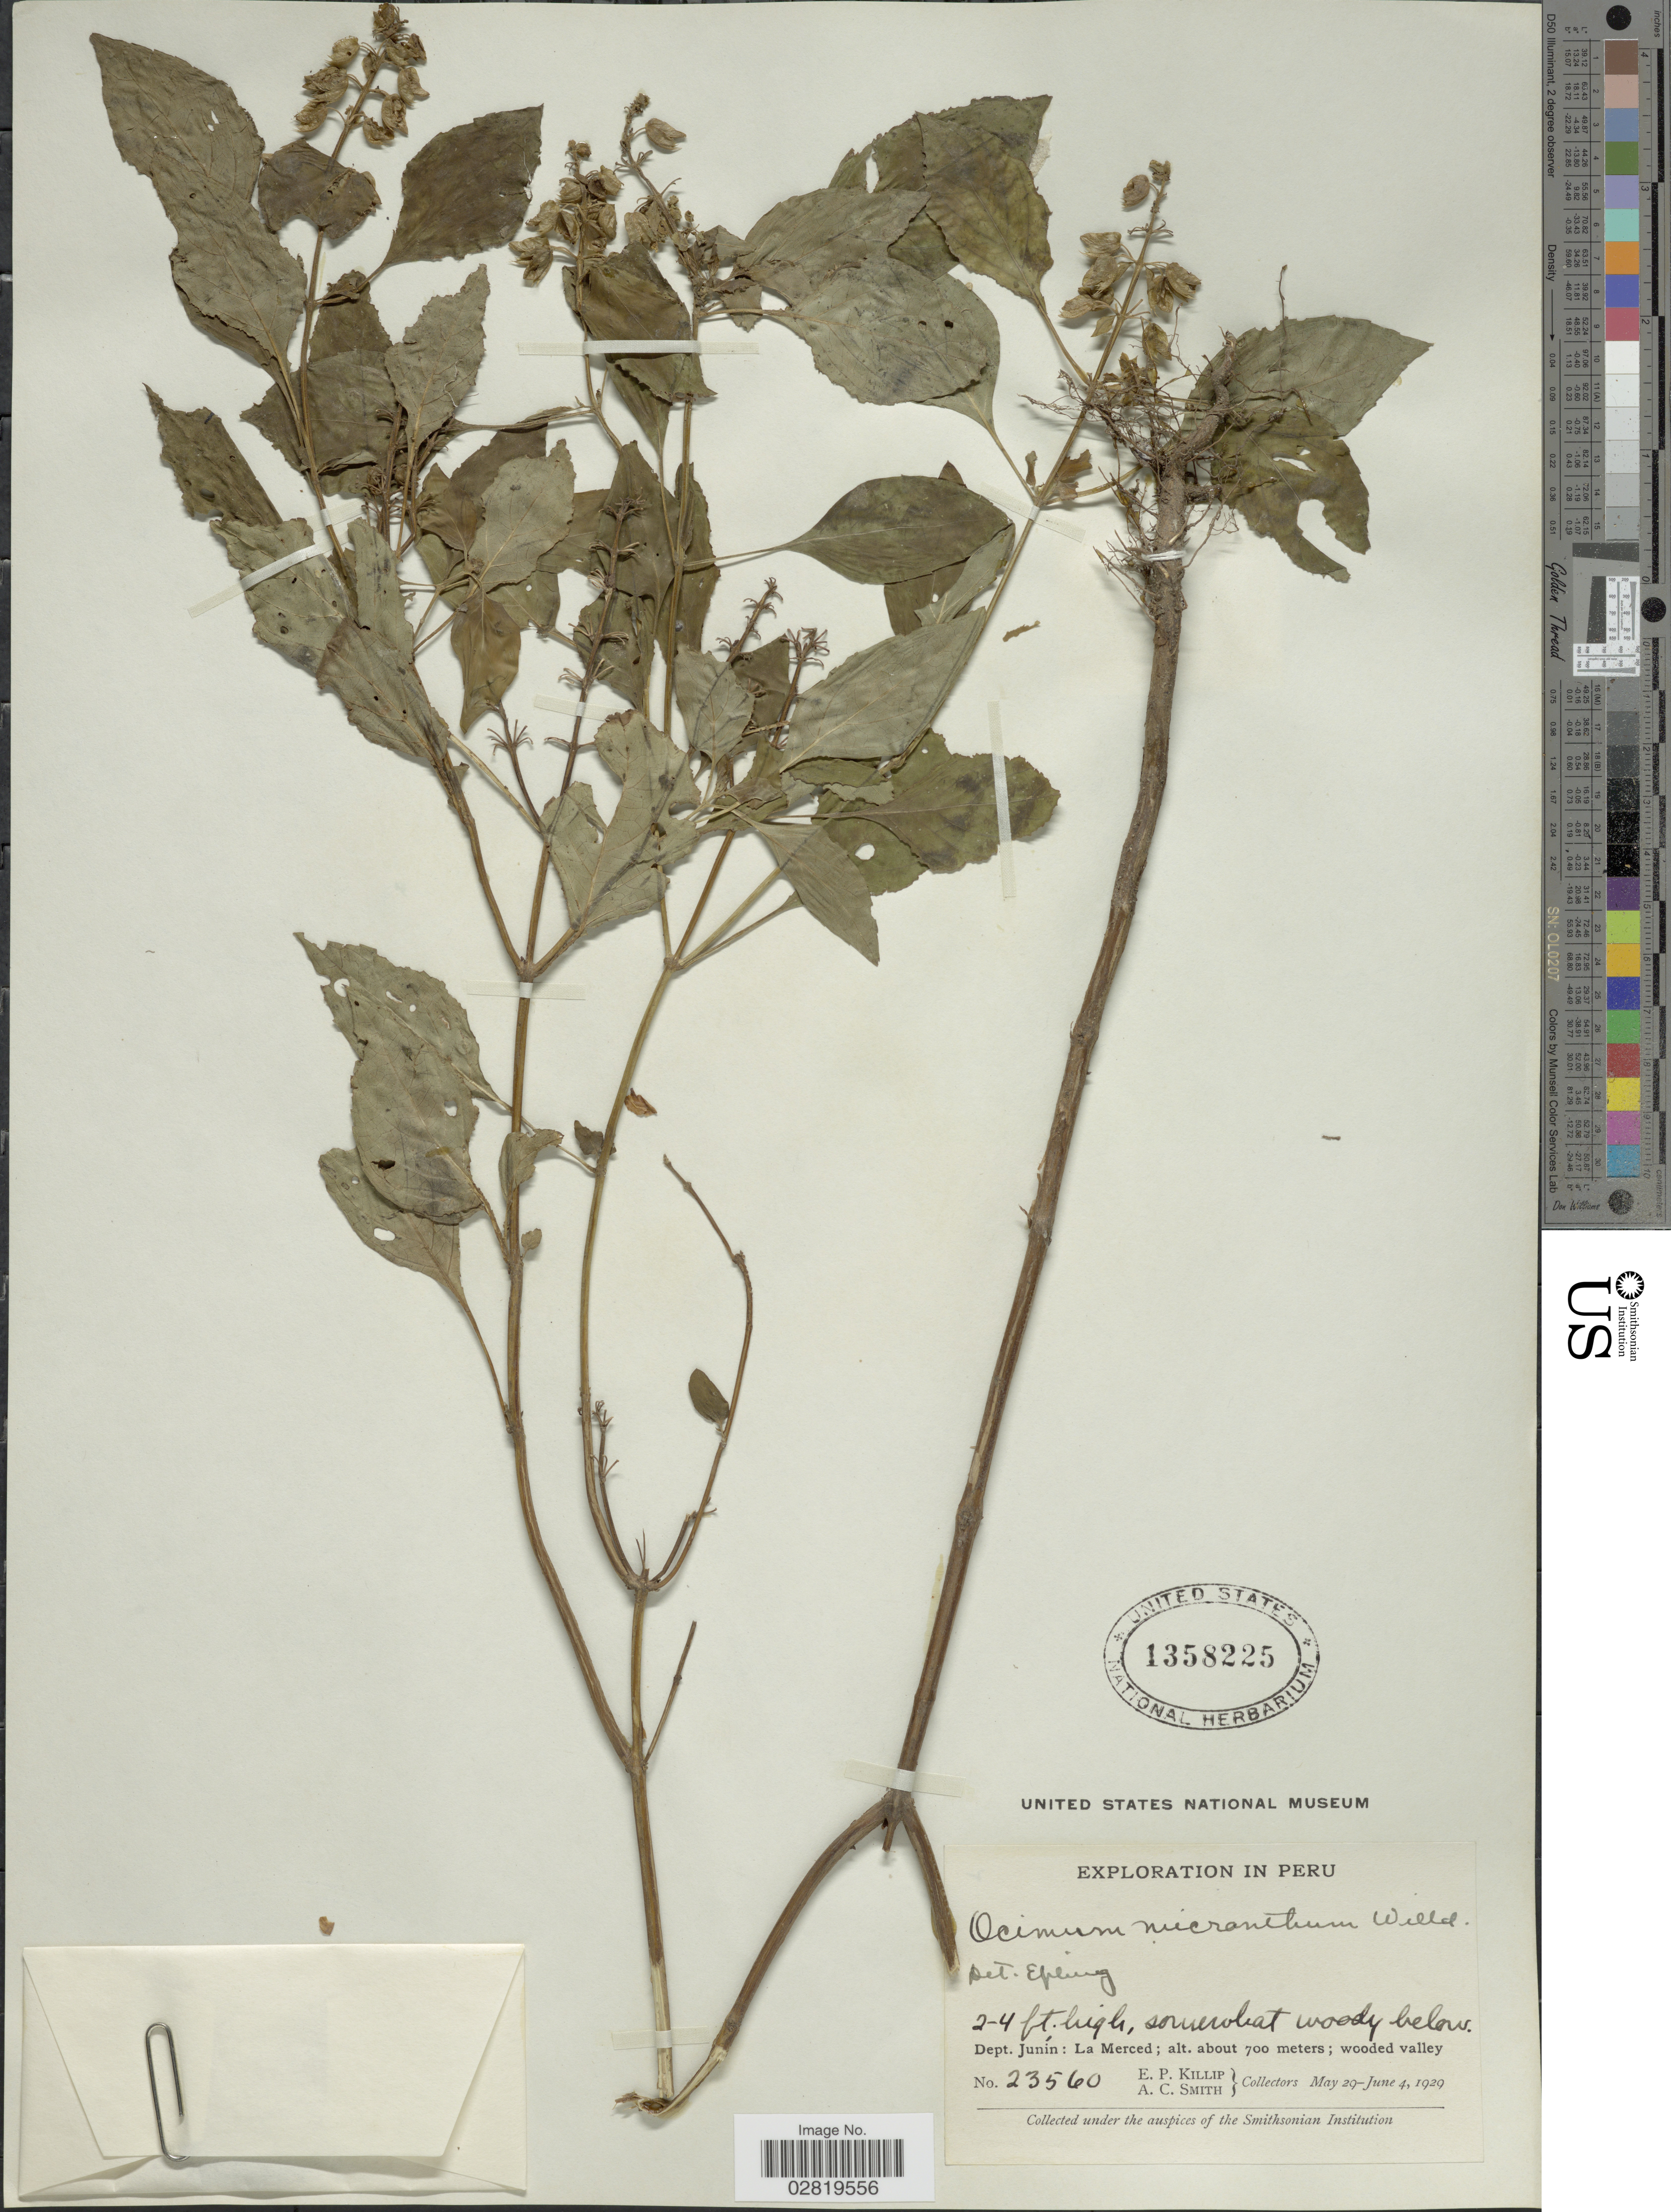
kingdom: Plantae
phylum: Tracheophyta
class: Magnoliopsida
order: Lamiales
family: Lamiaceae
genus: Ocimum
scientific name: Ocimum micranthum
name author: Willd.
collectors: E. P. Killip & A. C. Smith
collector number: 23560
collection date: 1929-05-29/1929-06-04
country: Peru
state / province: Junín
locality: Dept. Junín: La Merced.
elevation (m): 700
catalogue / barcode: US 1358225